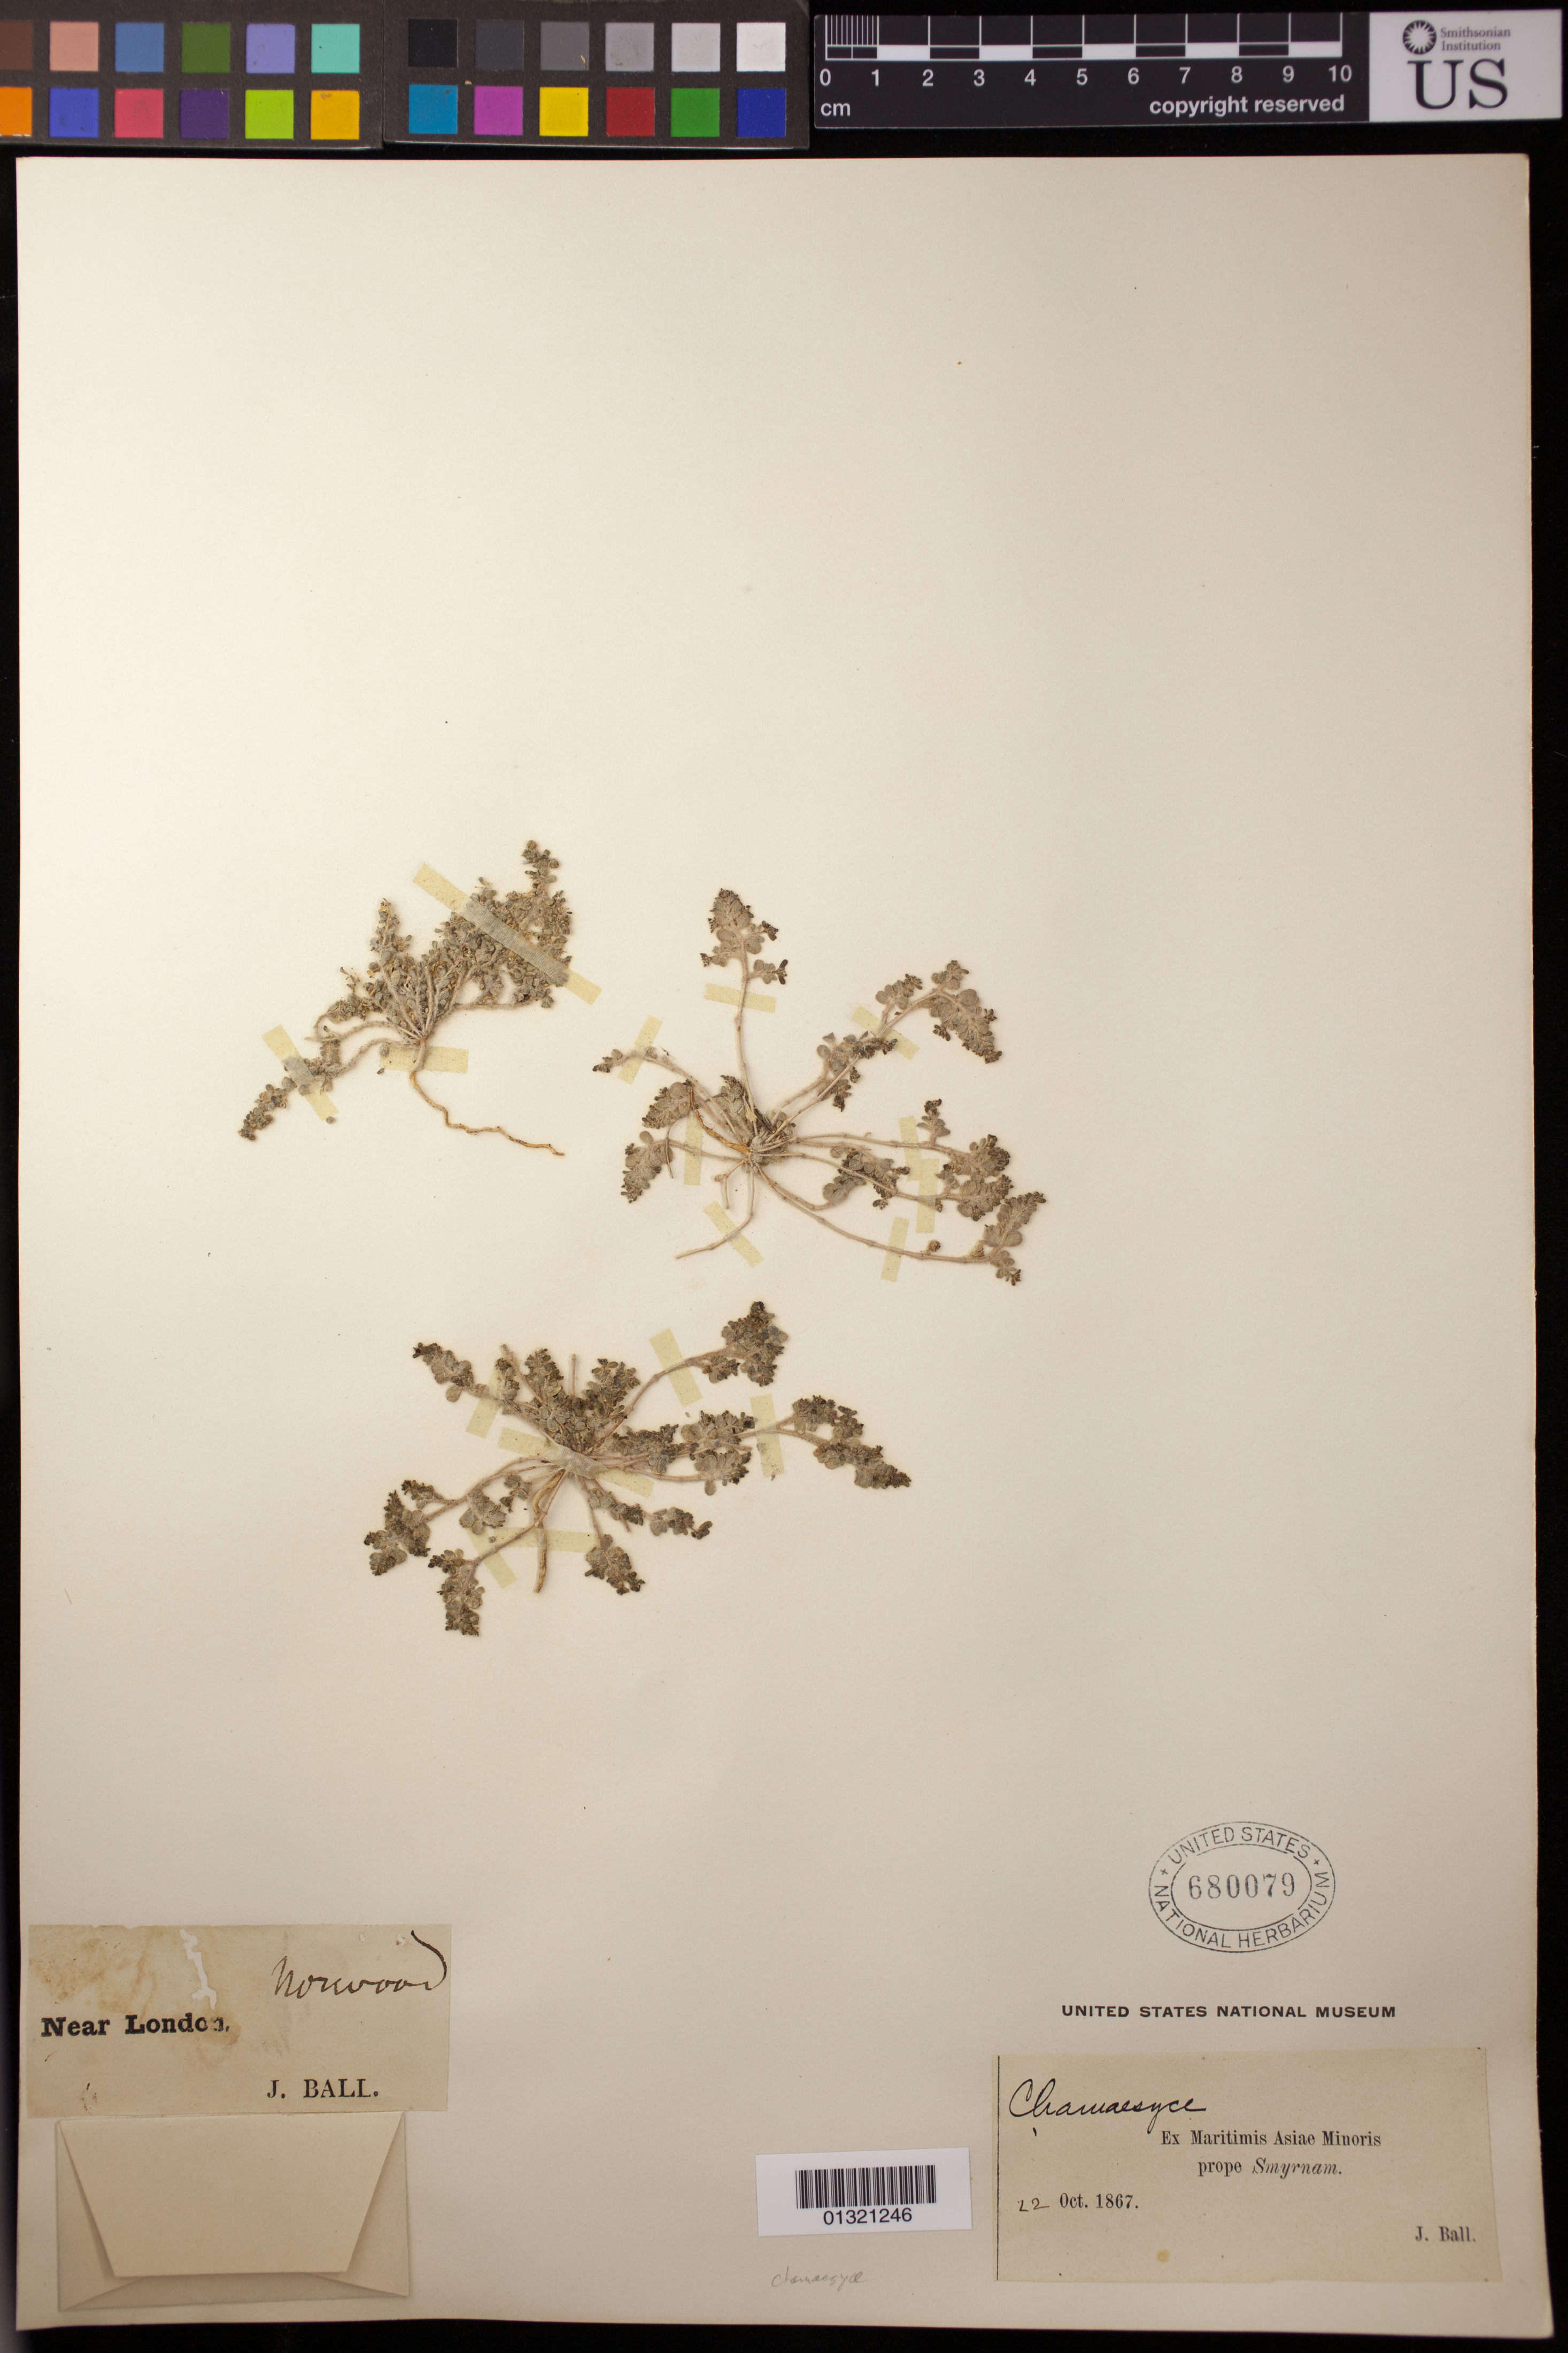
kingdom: Plantae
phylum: Tracheophyta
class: Magnoliopsida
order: Malpighiales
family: Euphorbiaceae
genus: Euphorbia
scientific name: Euphorbia sp.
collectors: J. Ball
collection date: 1867-10-22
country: Turkey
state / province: Izmir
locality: Ex Maritimis Asiae Minoris, prope Smyrnam [Smyrna]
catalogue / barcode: US 680079